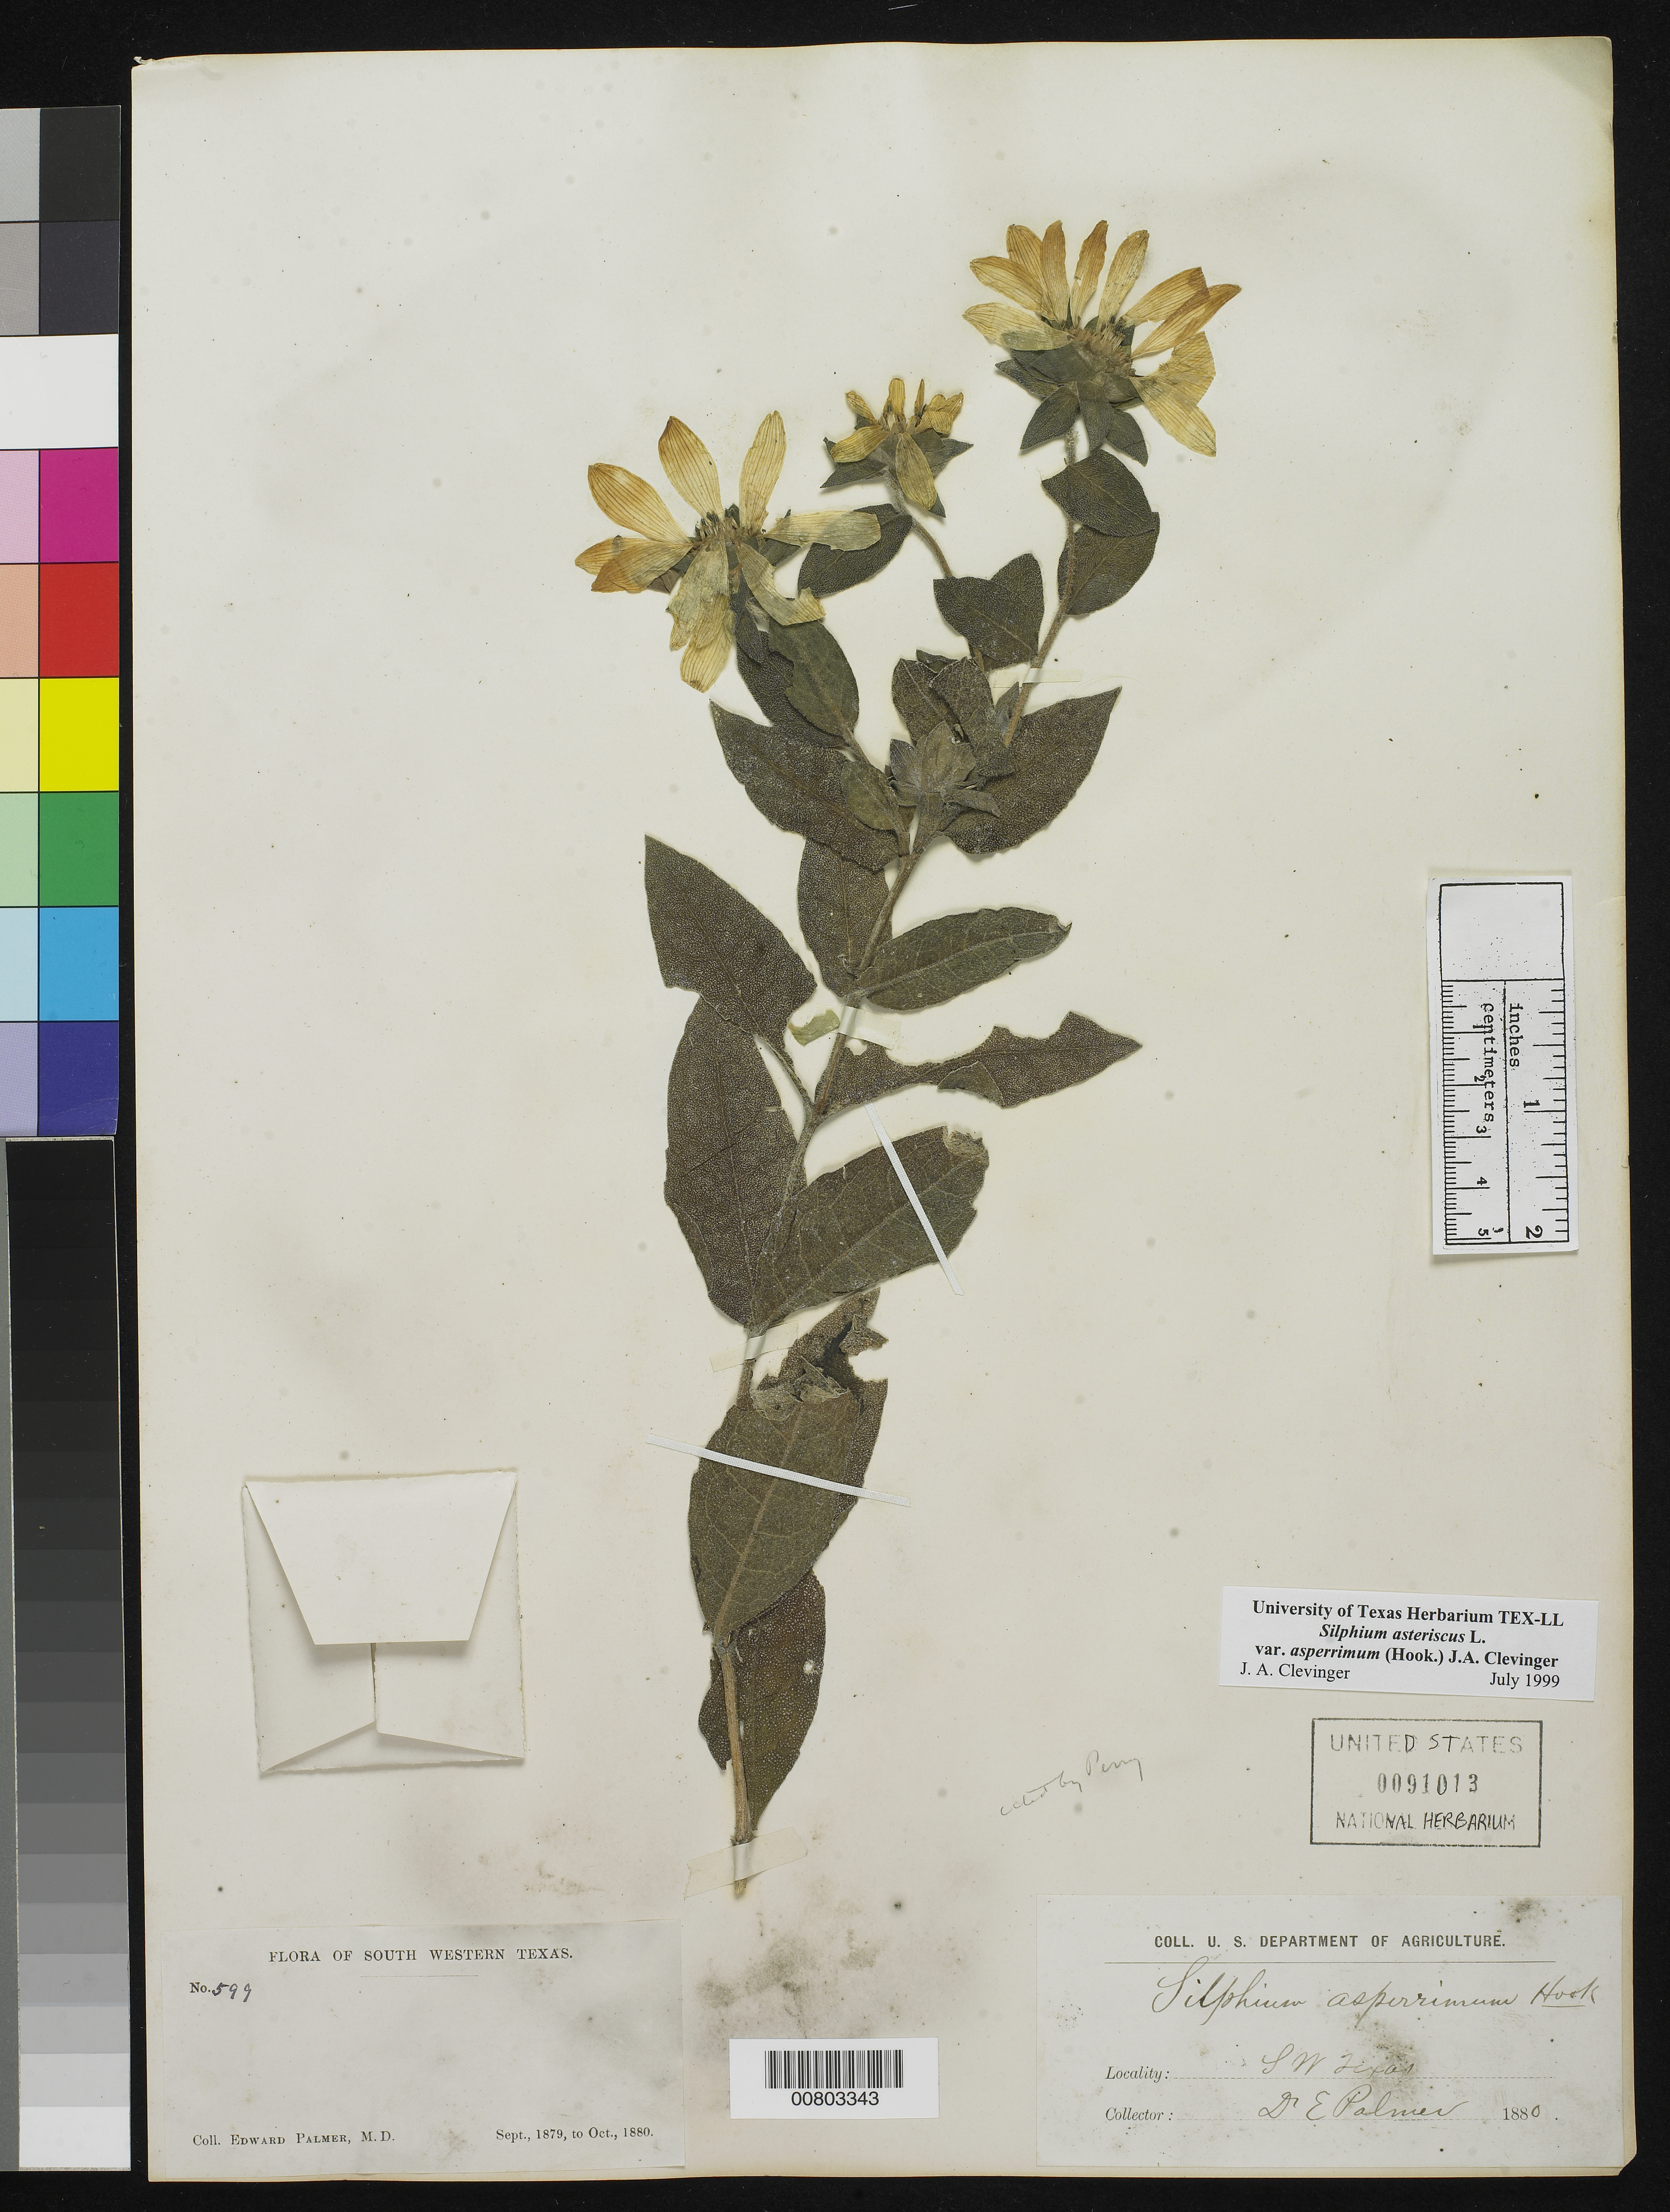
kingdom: Plantae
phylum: Tracheophyta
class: Magnoliopsida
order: Asterales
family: Asteraceae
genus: Silphium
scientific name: Silphium asteriscus var. asperrimum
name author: (Hook.) Clevinger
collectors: E. Palmer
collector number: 599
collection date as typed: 1880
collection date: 1880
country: United States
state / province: Texas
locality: South Western Texas.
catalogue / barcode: US 91013